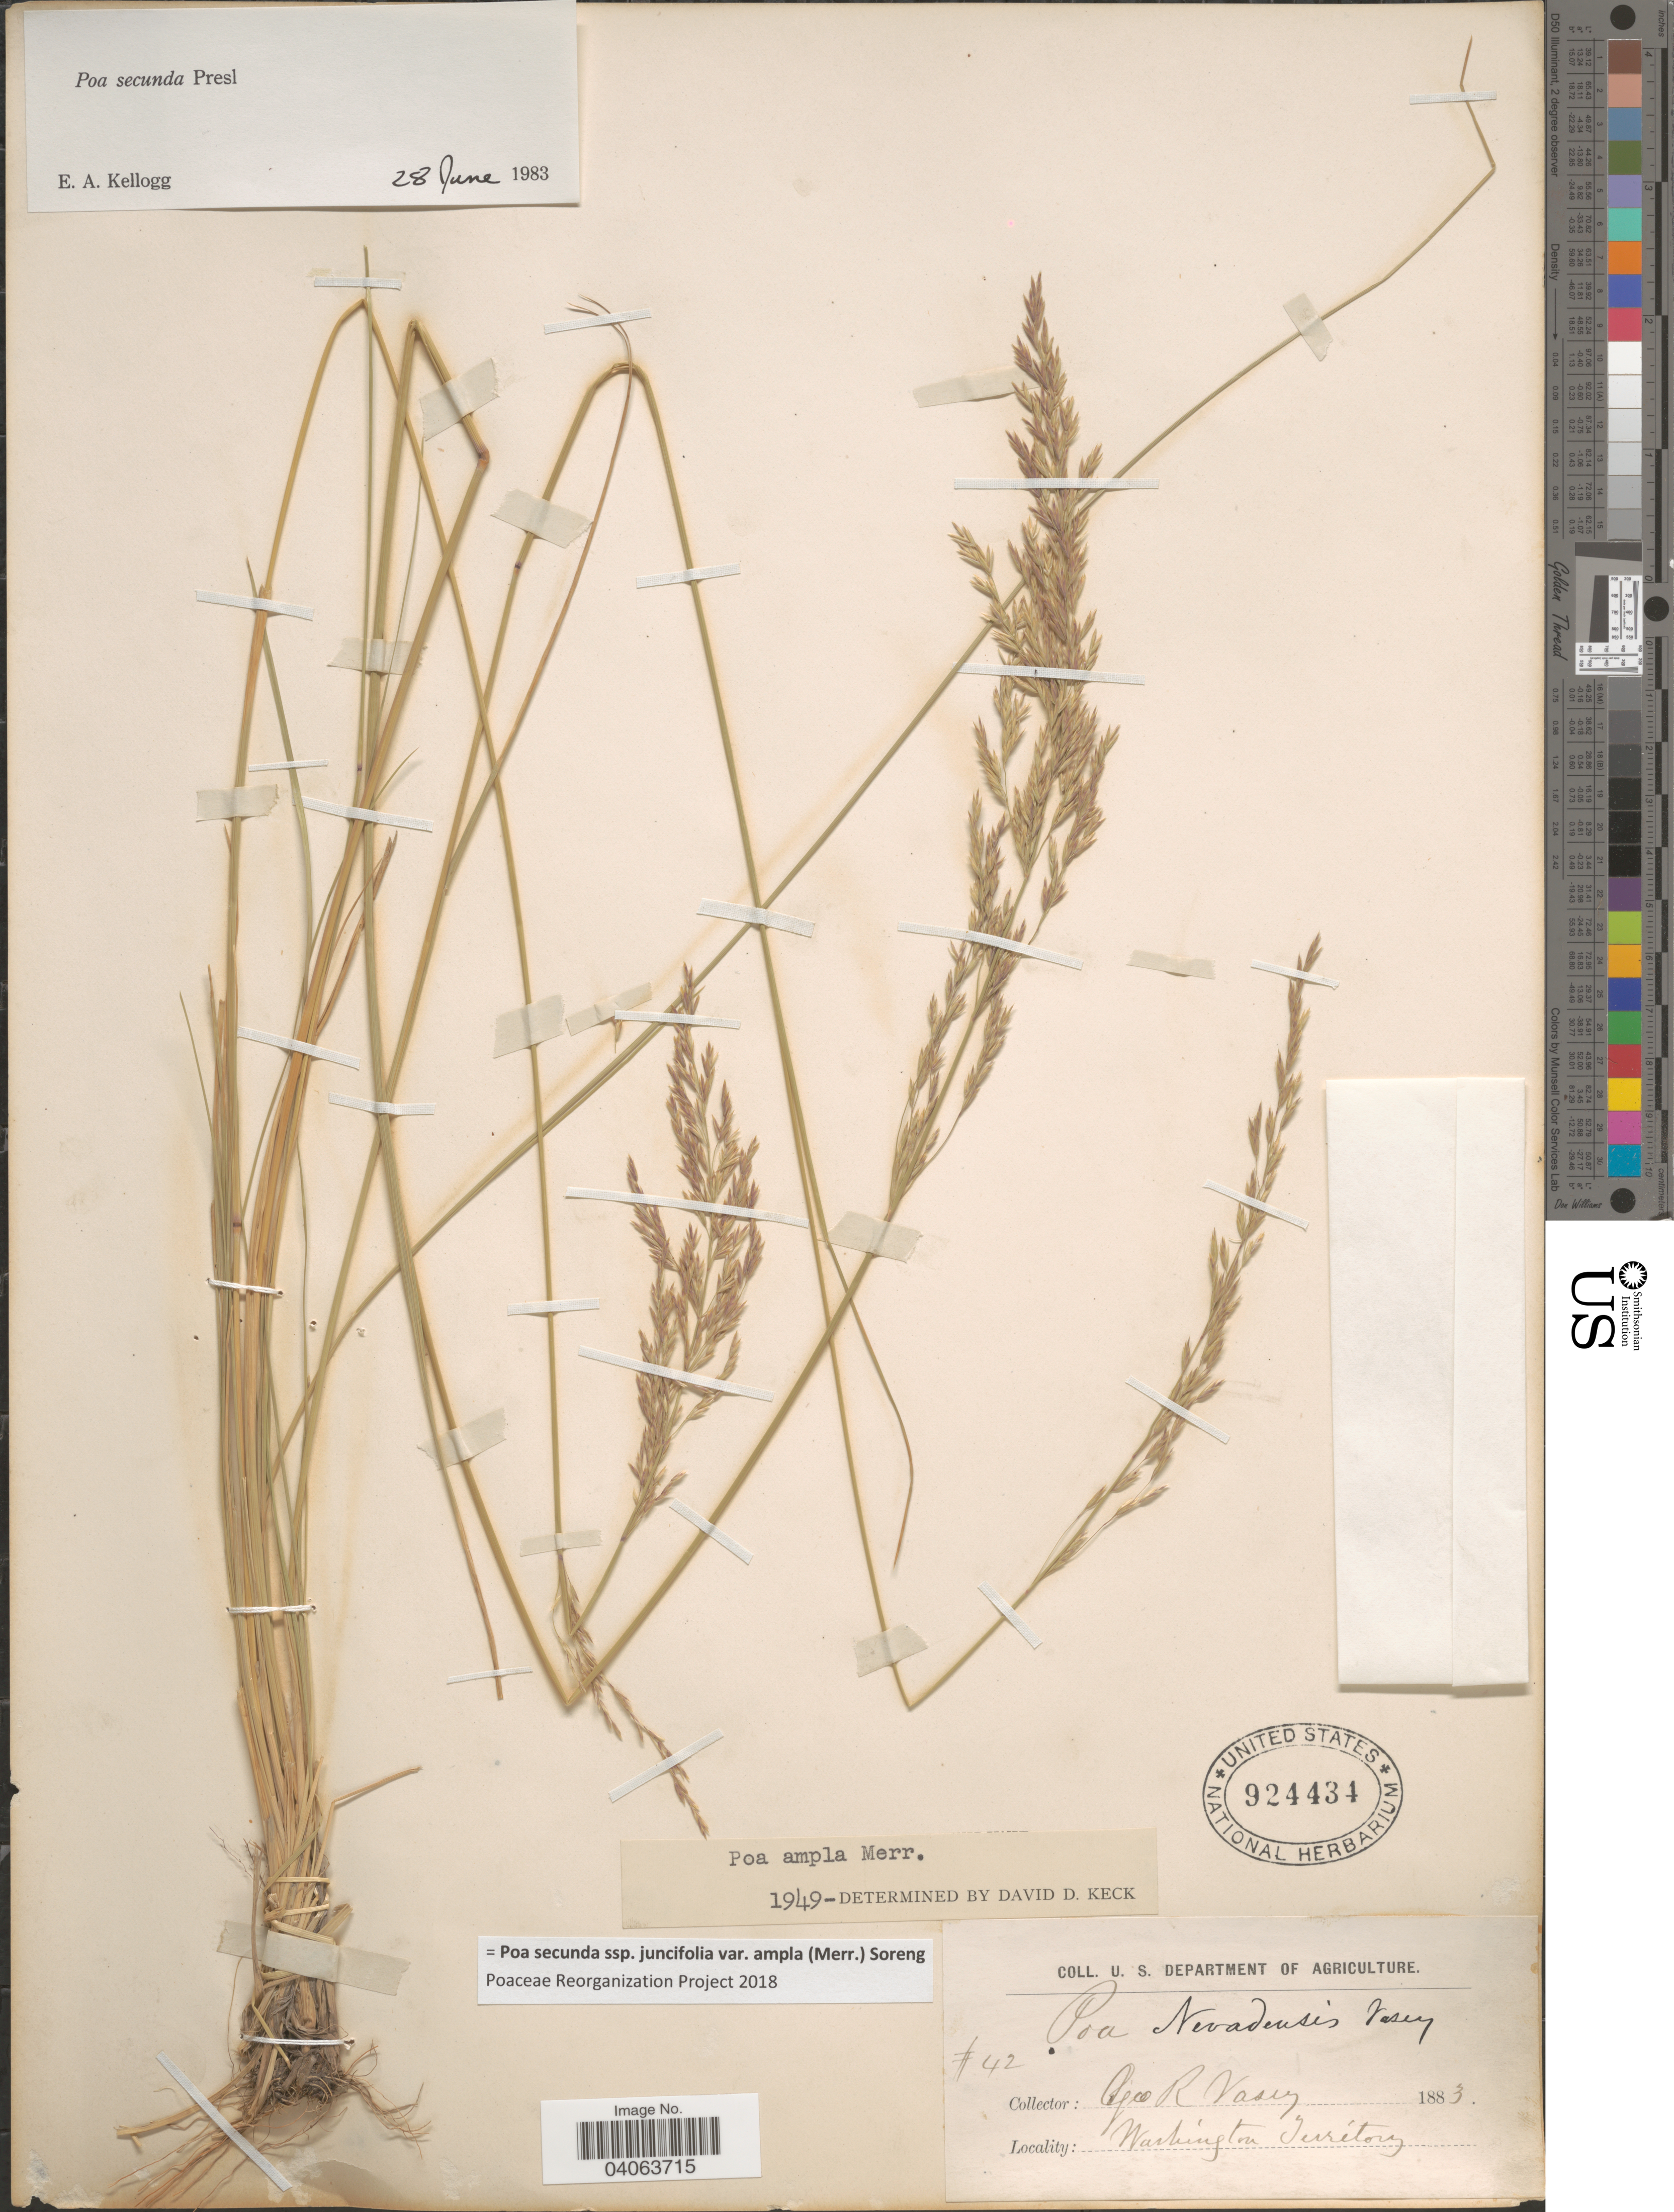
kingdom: Plantae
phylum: Tracheophyta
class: Liliopsida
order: Poales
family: Poaceae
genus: Poa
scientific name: Poa secunda subsp. juncifolia var. ampla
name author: (Merr.) Soreng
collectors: G. R. Vasey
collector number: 42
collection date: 1883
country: United States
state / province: Washington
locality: Washington Territory.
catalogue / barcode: US 924434